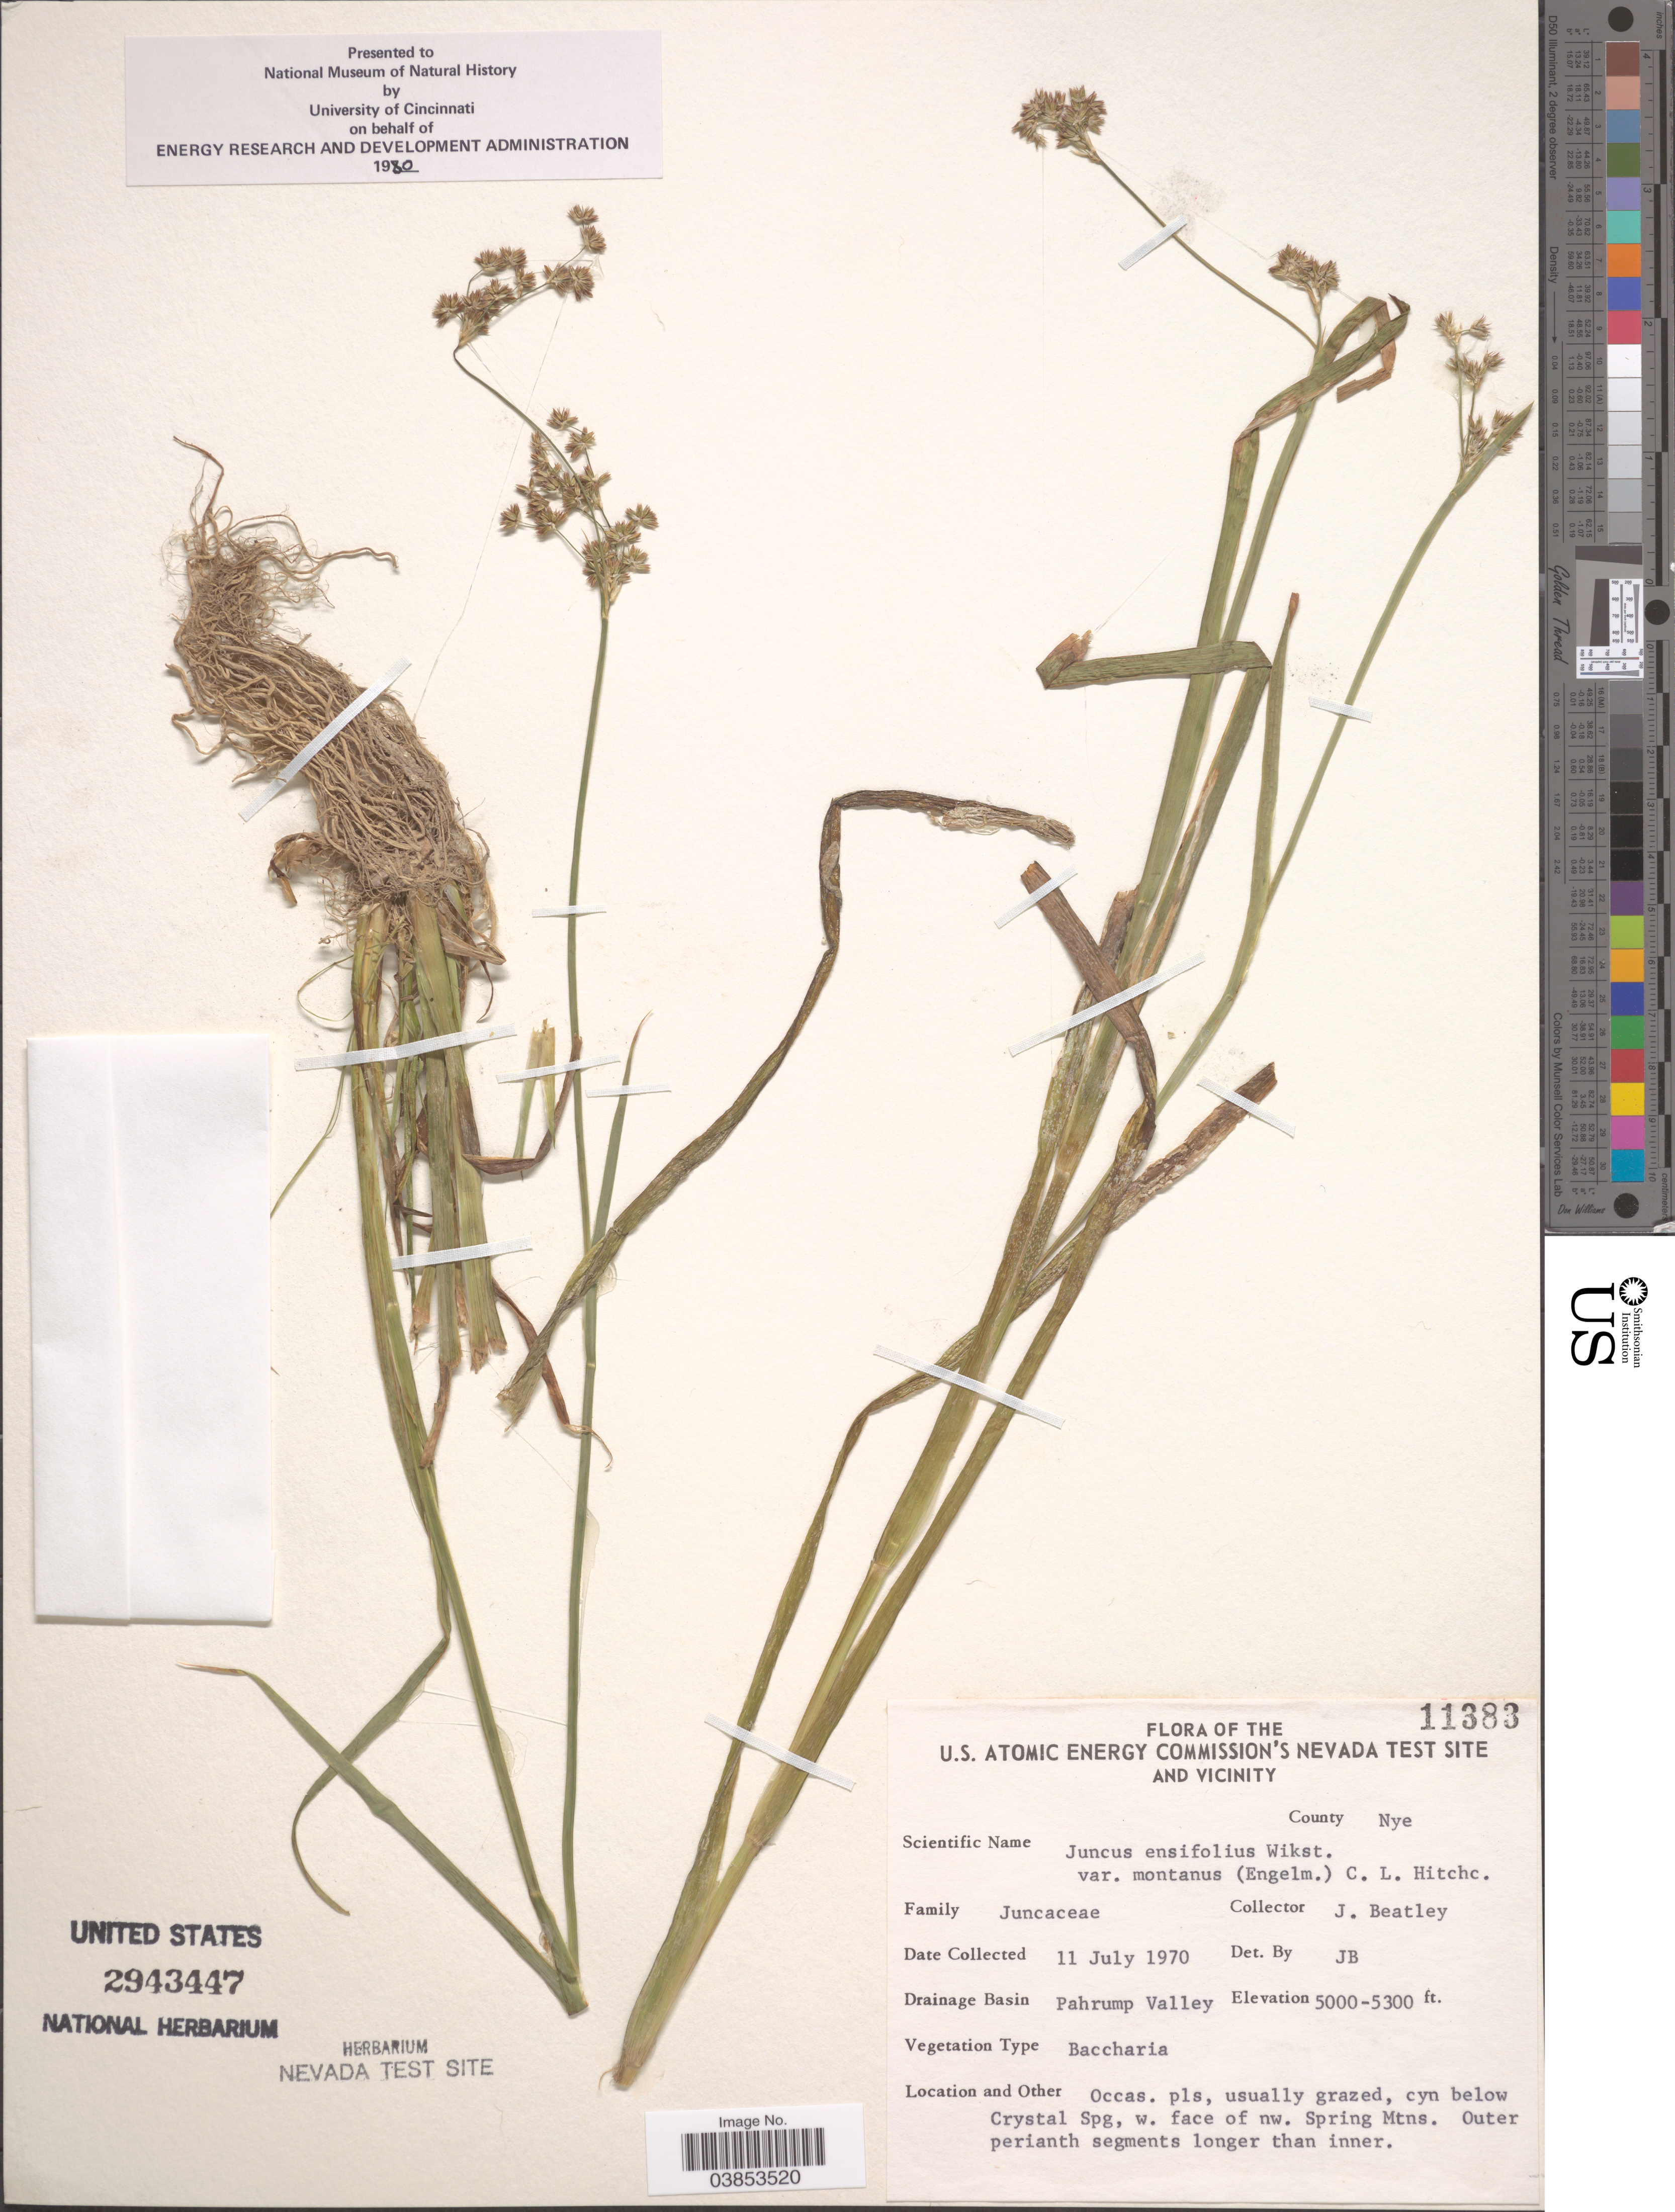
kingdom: Plantae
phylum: Tracheophyta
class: Liliopsida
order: Poales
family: Juncaceae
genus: Juncus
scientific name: Juncus ensifolius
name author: Wikstr.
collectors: J. C. Beatley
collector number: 11383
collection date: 1970-07-11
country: United States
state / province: Nevada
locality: U.S. Atomic Energy Commission's Nevada Test Site and vicinity. County Nye. Drainage Basin Pahrump Valley. Below Crystal Spg, w. face of nw. Spring Mtns.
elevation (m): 1524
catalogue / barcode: US 2943447